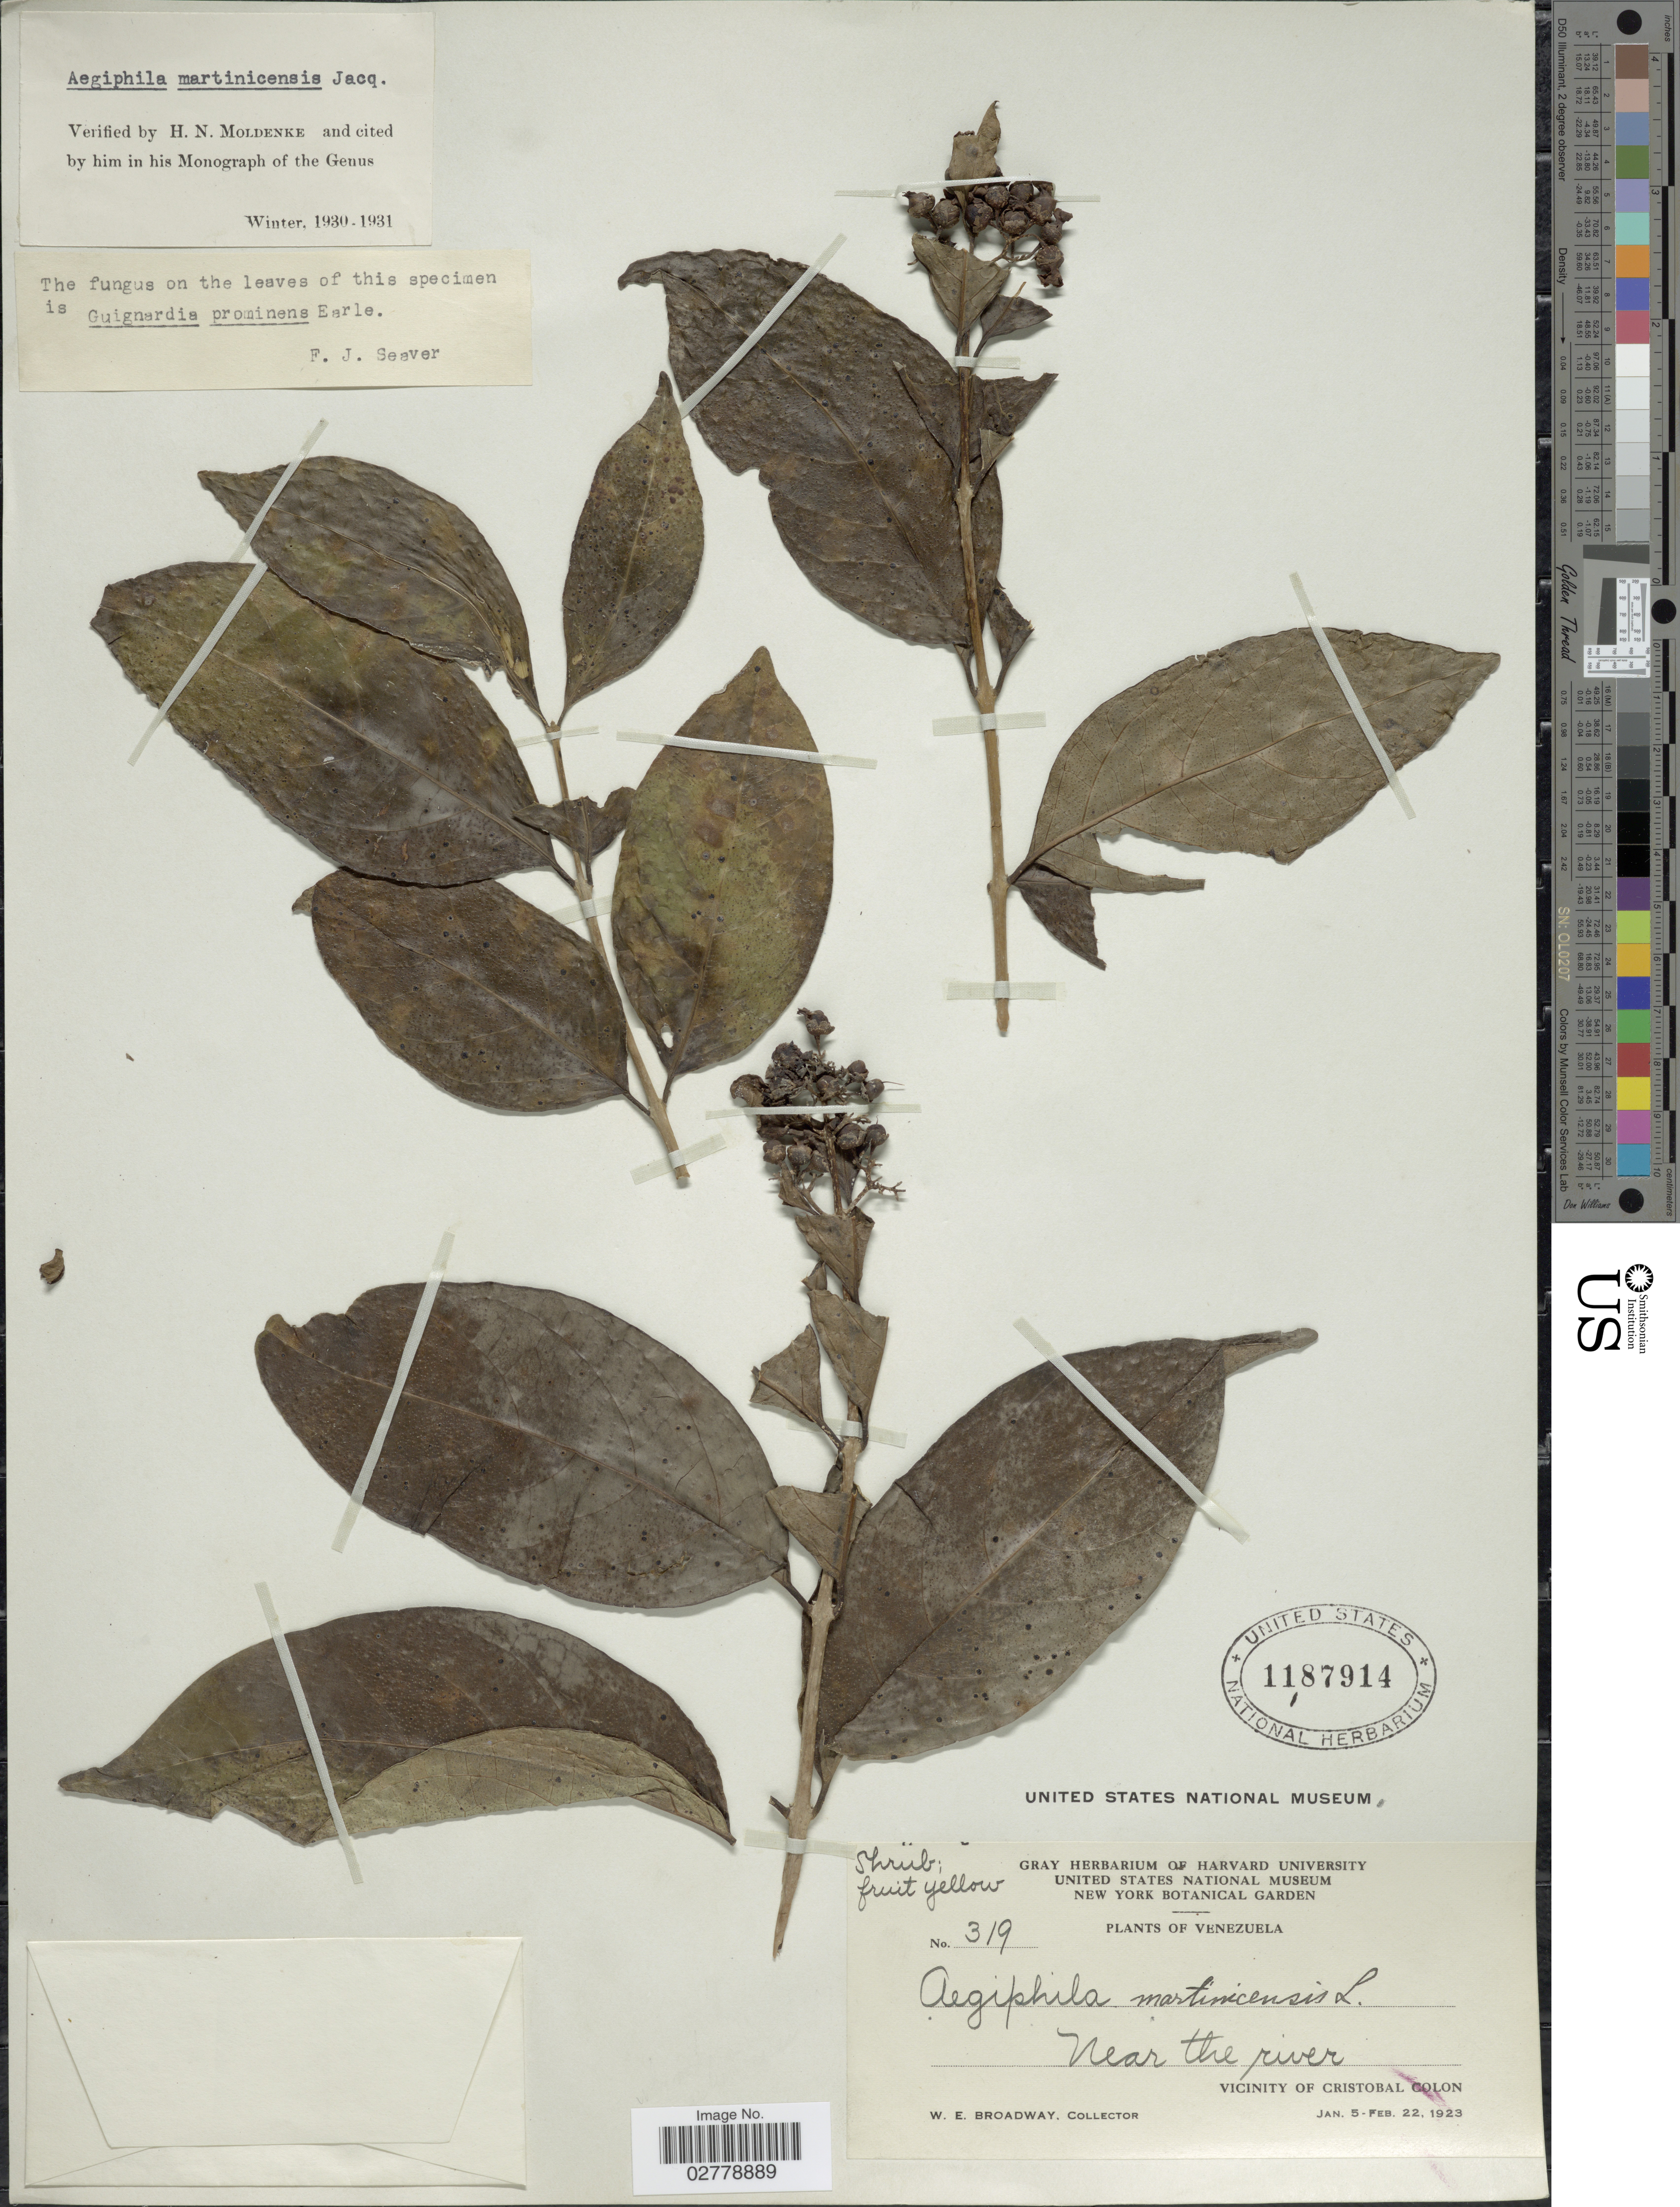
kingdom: Plantae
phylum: Tracheophyta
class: Magnoliopsida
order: Lamiales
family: Lamiaceae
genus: Aegiphila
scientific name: Aegiphila martinicensis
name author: Jacq.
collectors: W. E. Broadway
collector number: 319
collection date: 1923-01-05/1923-02-22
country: Venezuela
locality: Near the river. Vicinity of Cristobal Colon.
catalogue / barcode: US 1187914